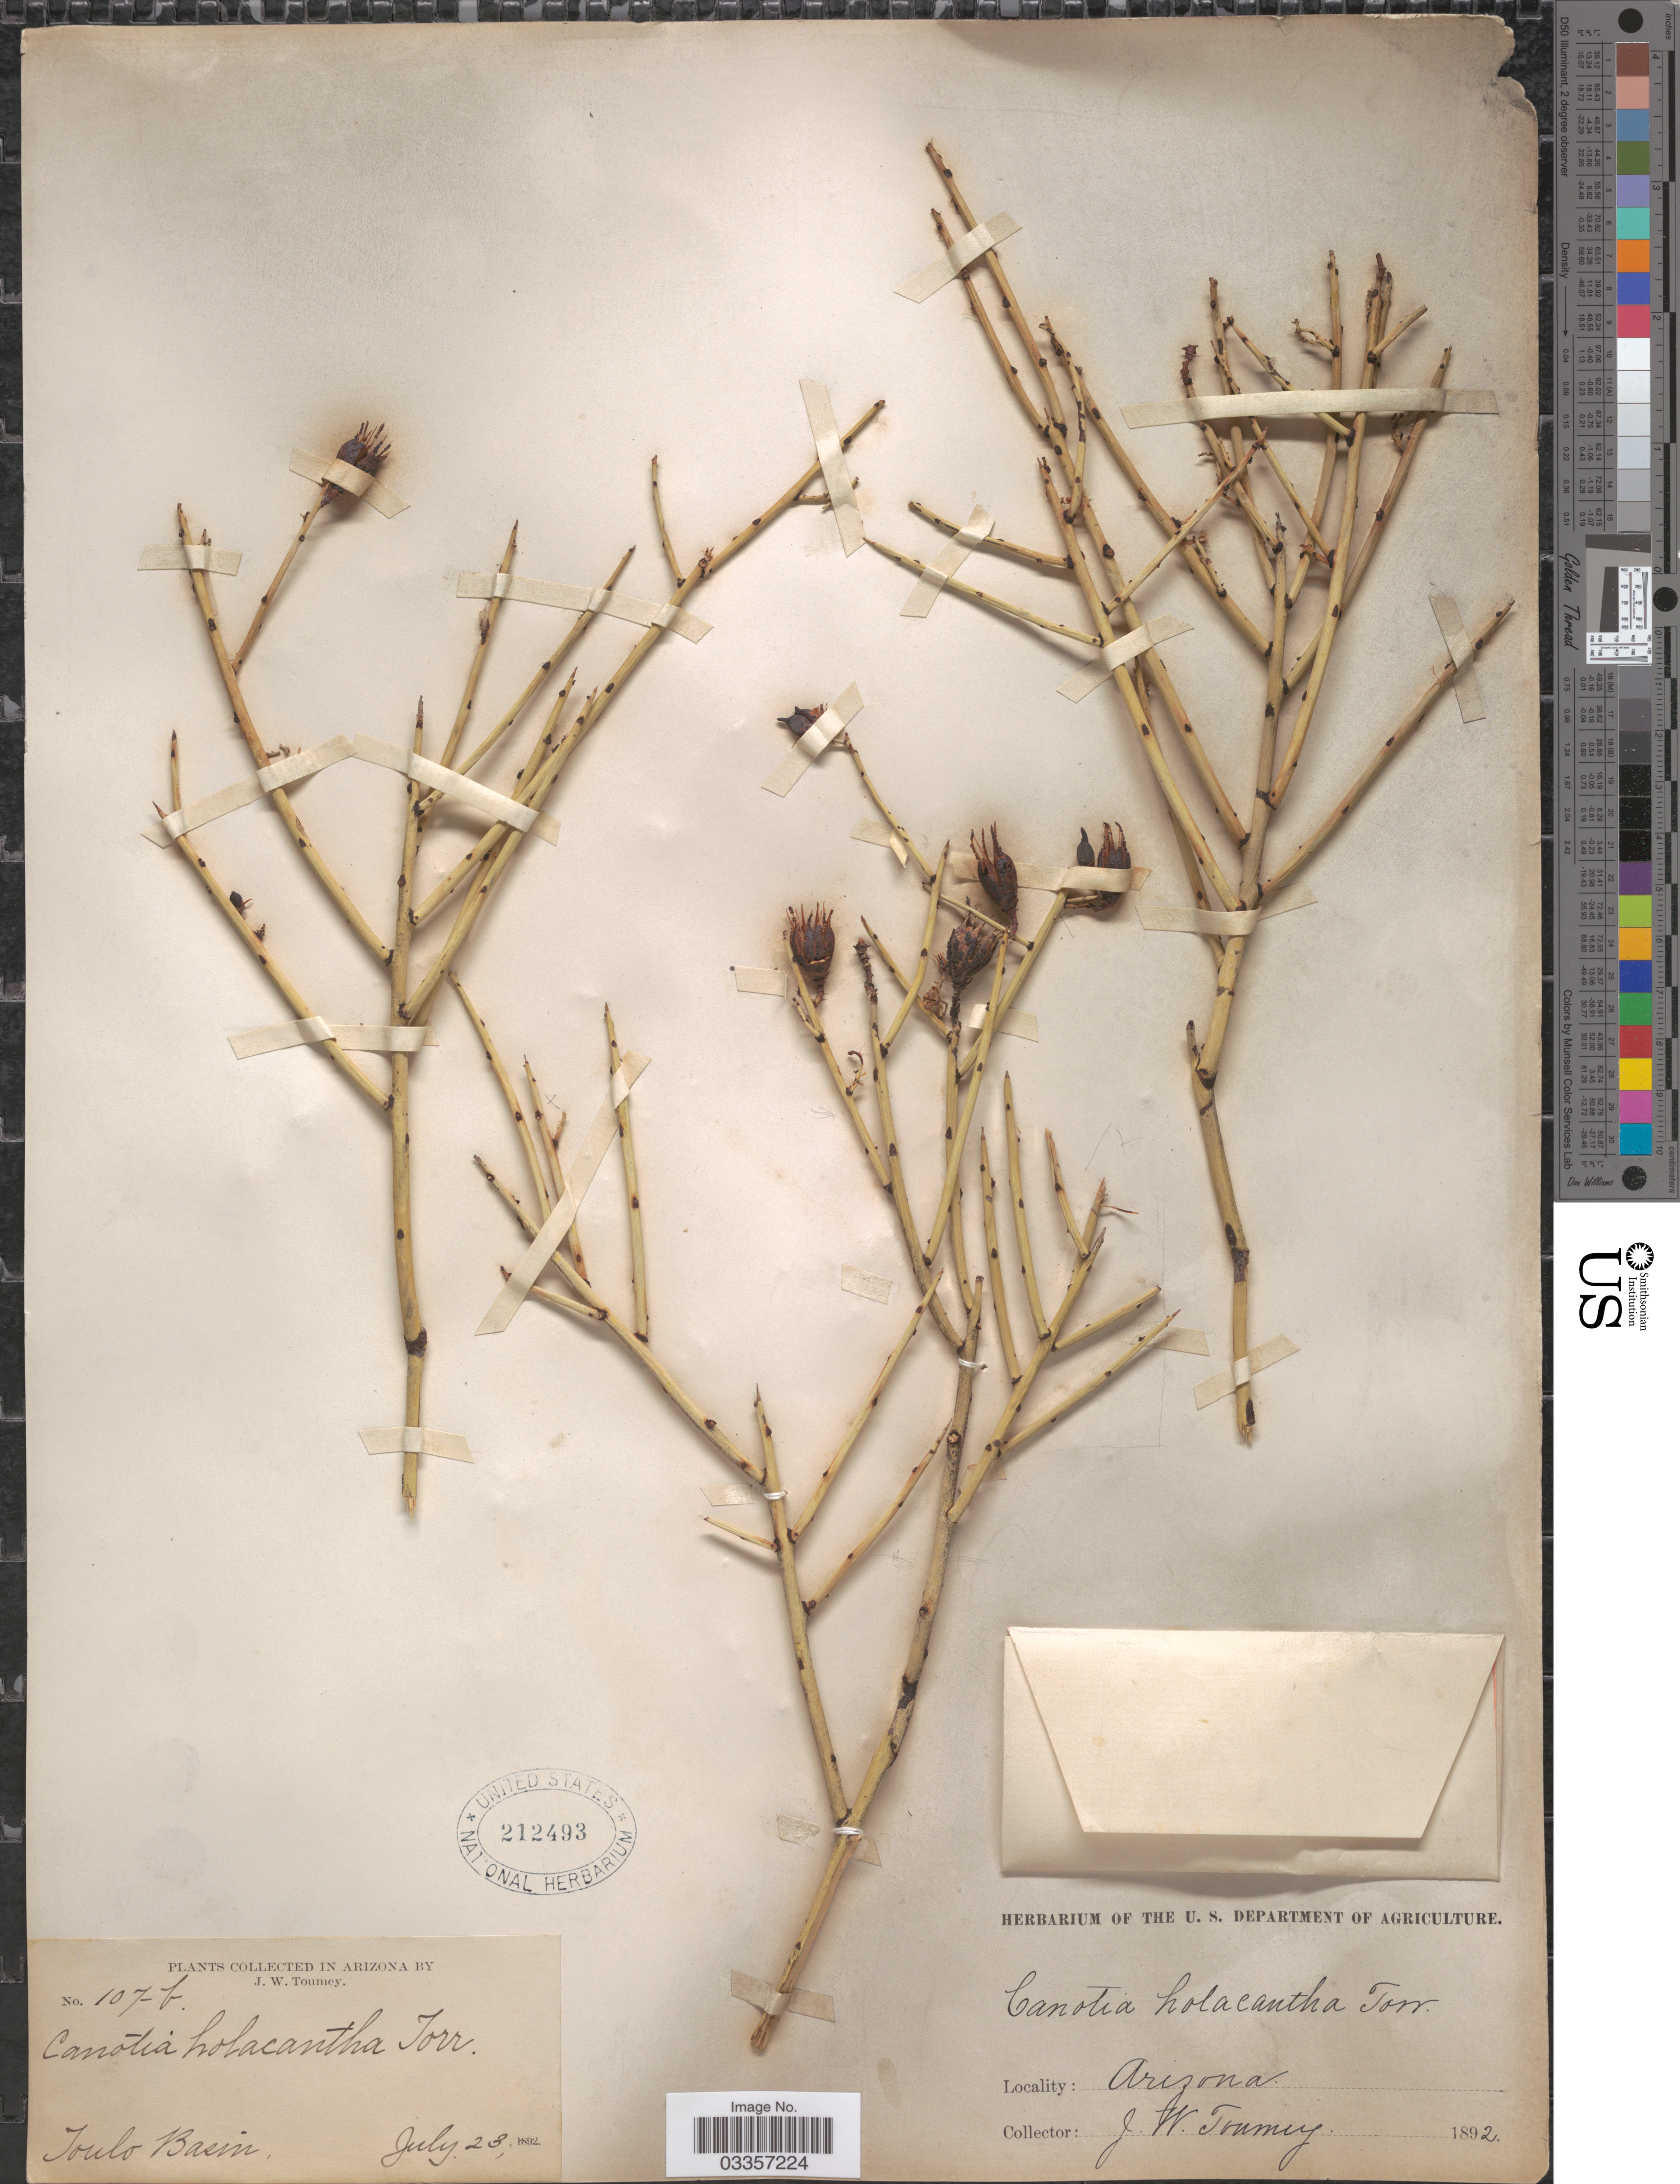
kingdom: Plantae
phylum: Tracheophyta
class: Magnoliopsida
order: Celastrales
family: Celastraceae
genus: Canotia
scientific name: Canotia holacantha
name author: Torr.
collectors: J. W. Toumey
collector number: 107b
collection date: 1892-07-23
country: United States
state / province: Arizona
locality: Tonto Basin.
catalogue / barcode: US 212493